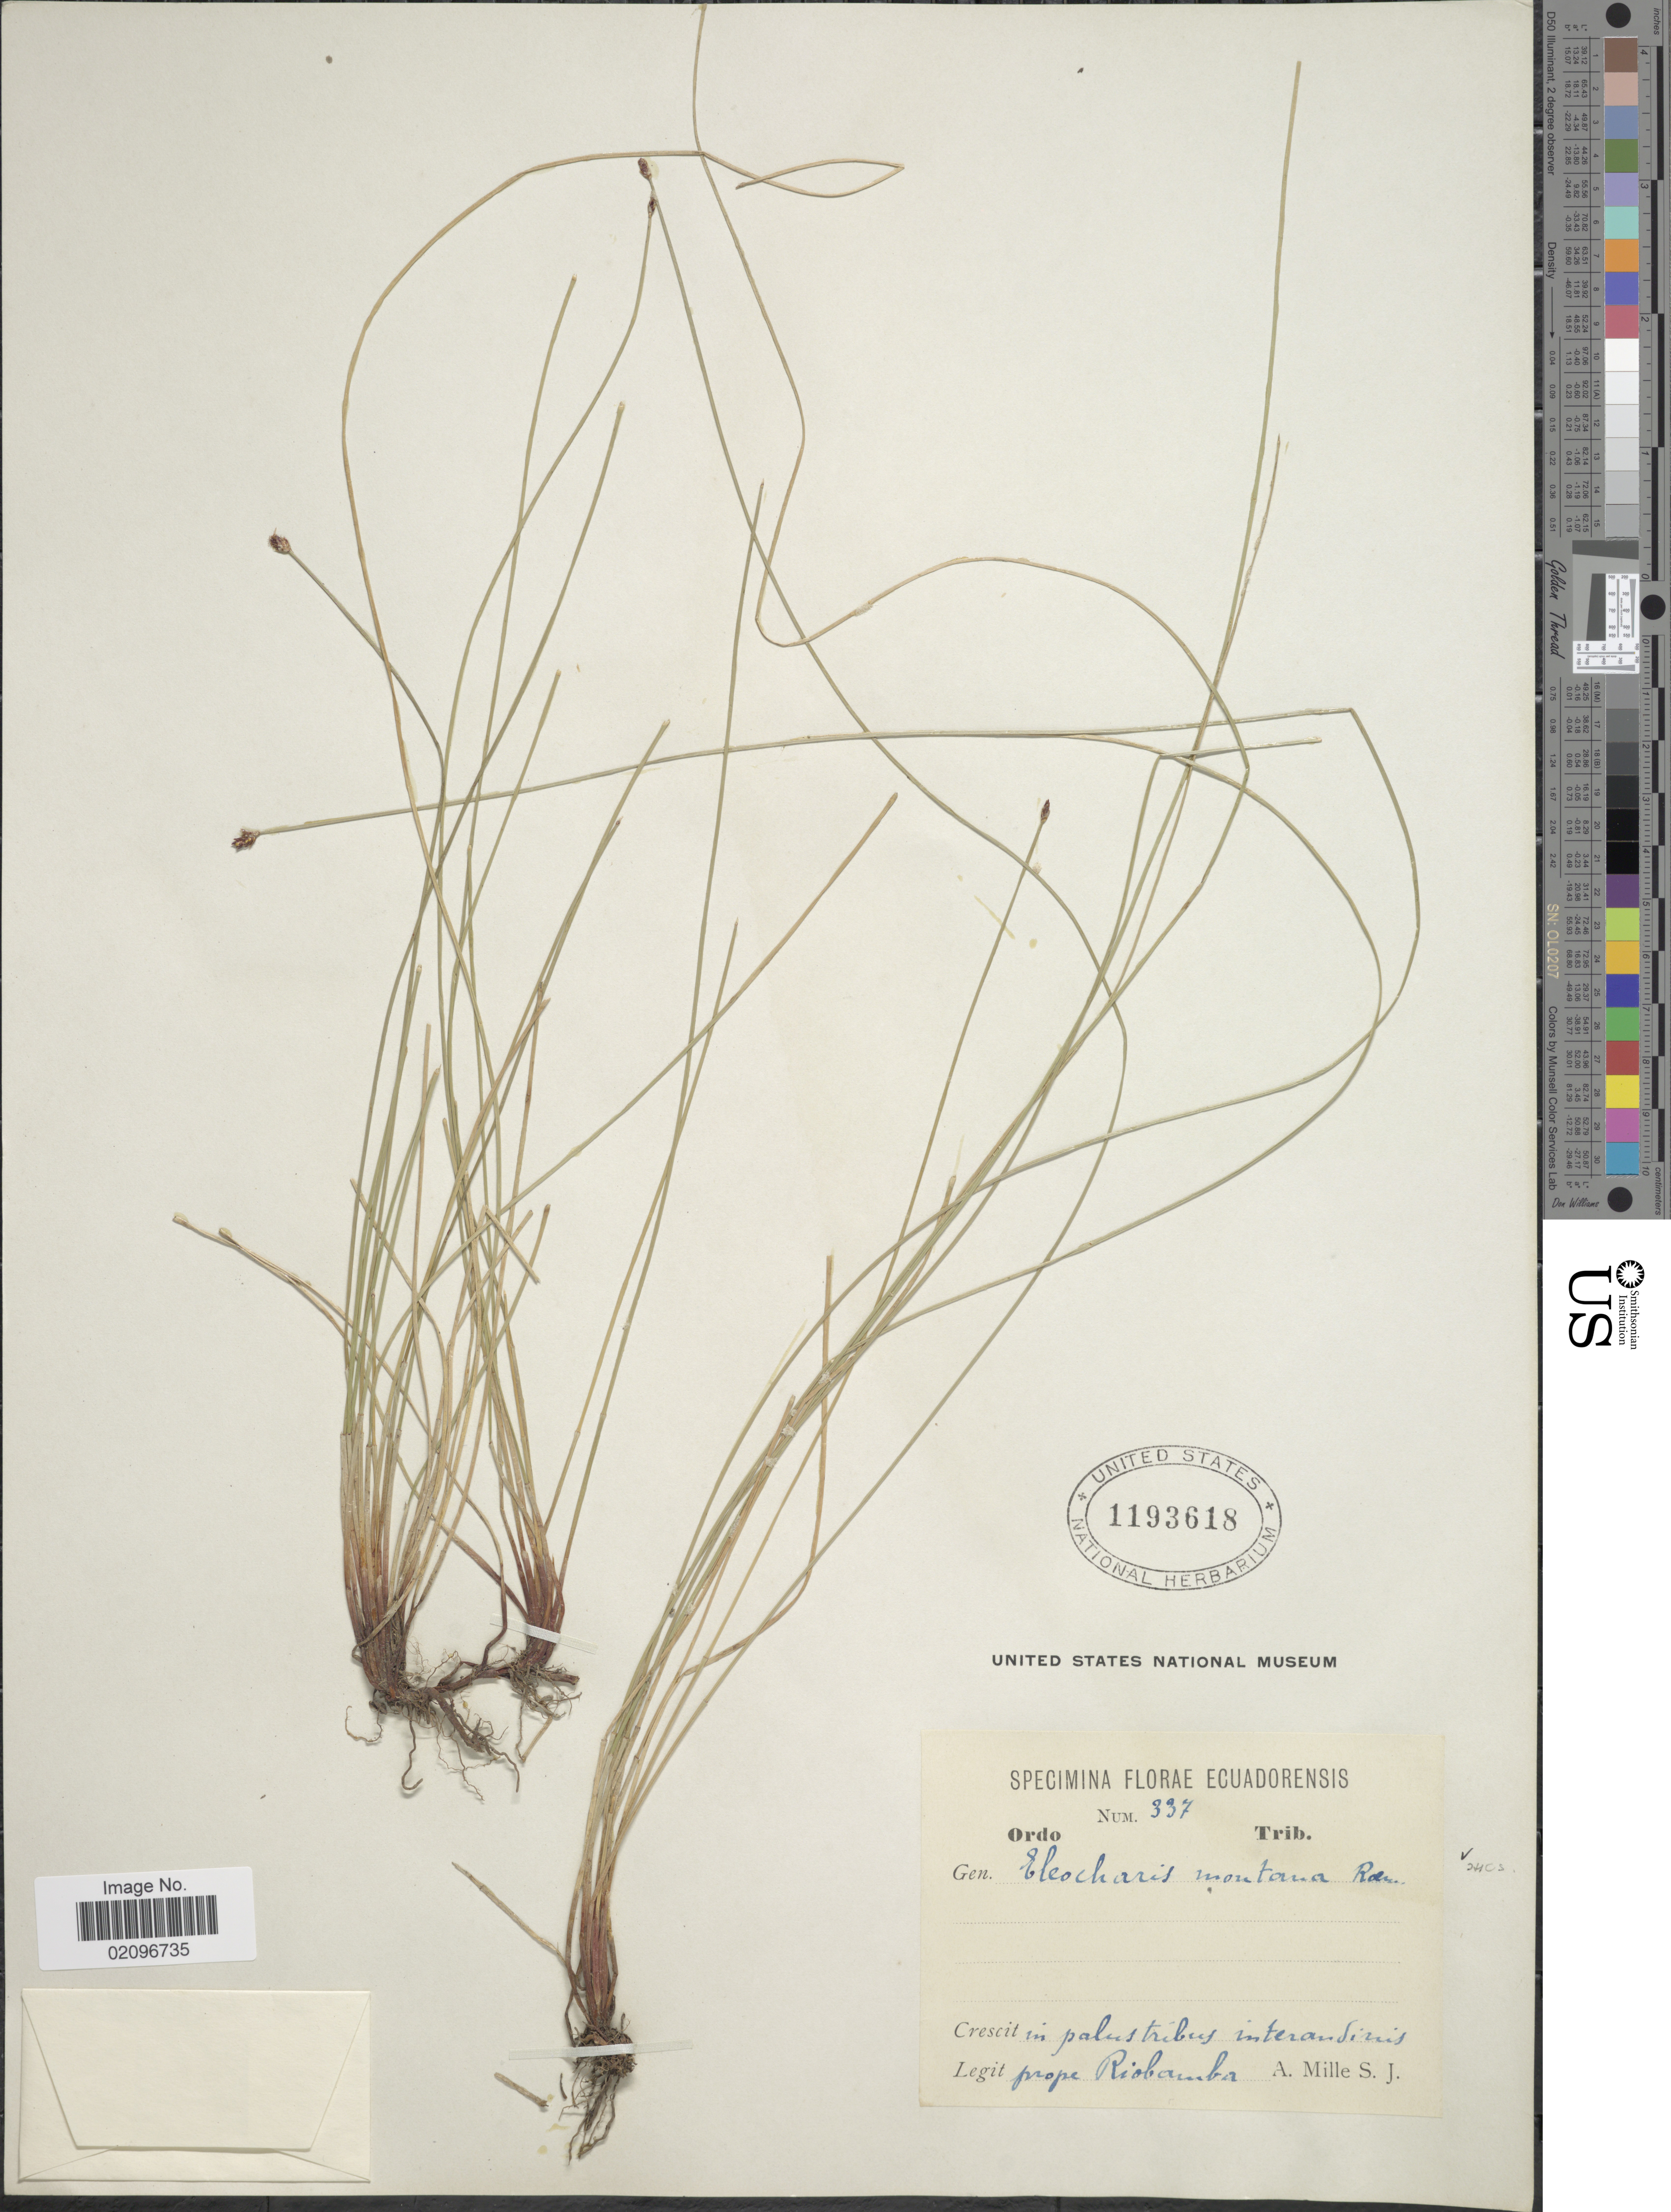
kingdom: Plantae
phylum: Tracheophyta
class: Liliopsida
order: Poales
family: Cyperaceae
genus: Eleocharis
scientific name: Eleocharis montana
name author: (Kunth) Roem. & Schult.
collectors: A. Mille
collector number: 337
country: Ecuador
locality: prope Riobamba.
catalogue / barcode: US 1193618